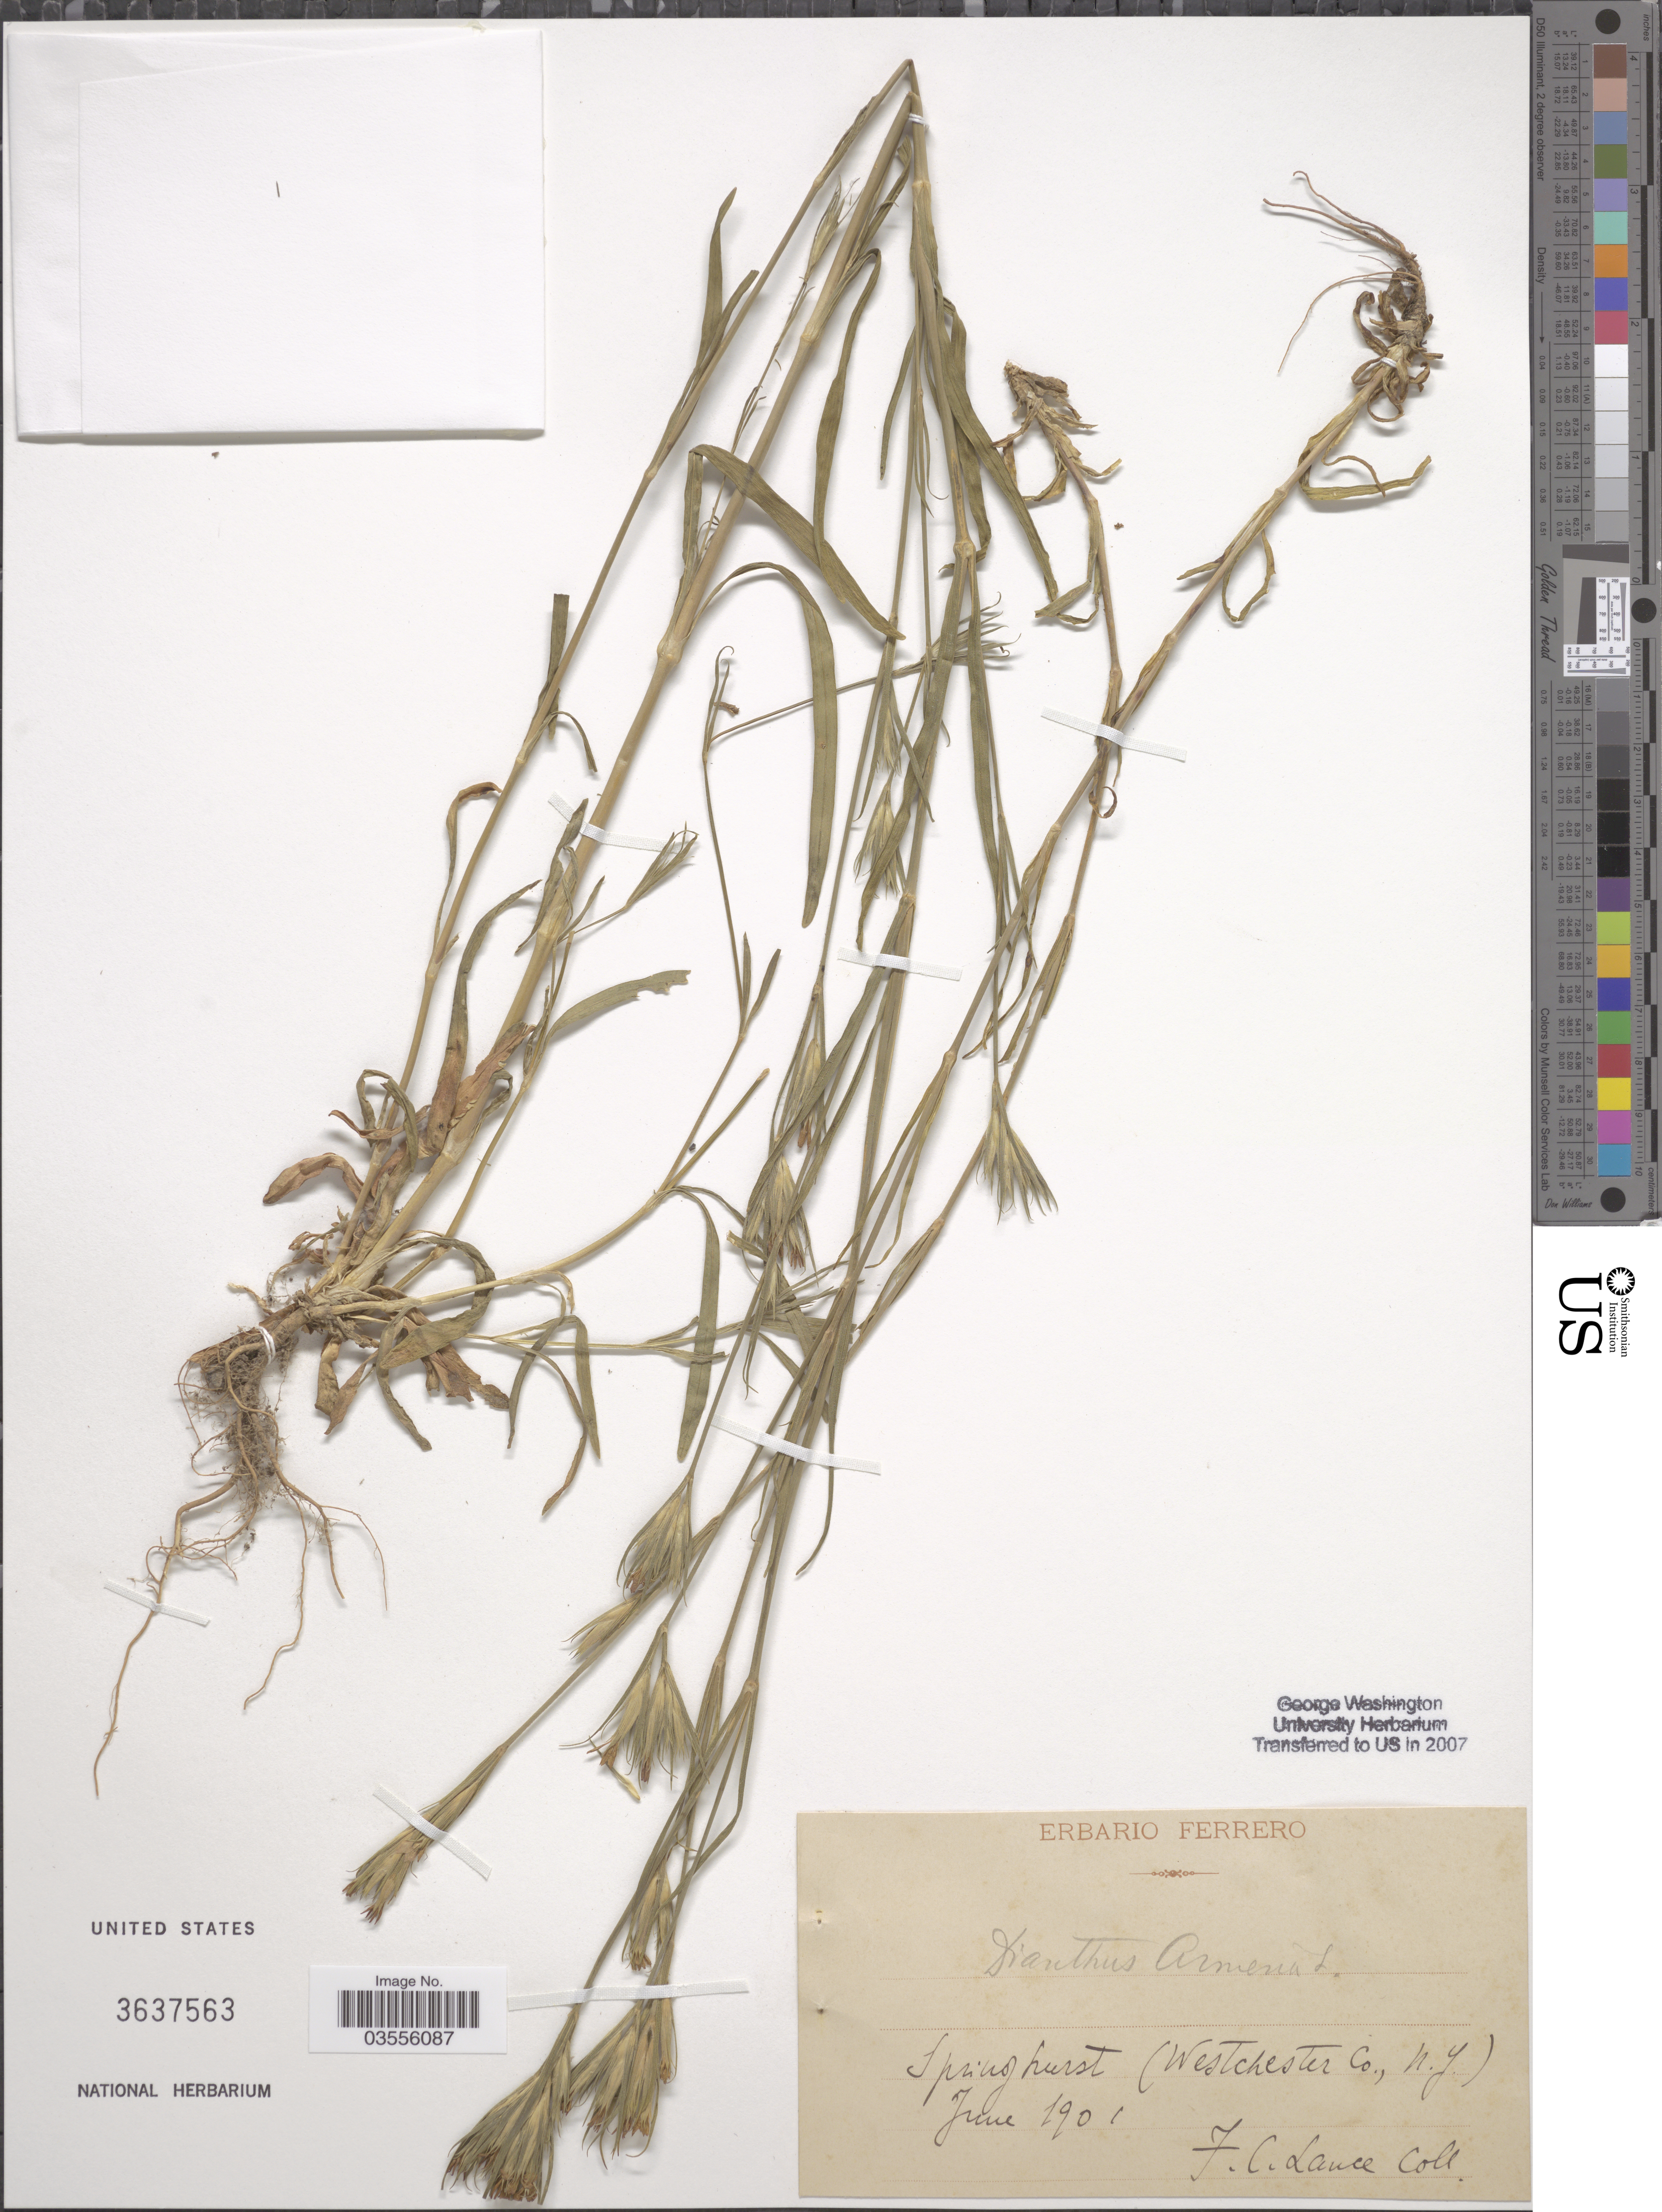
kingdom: Plantae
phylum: Tracheophyta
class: Magnoliopsida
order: Caryophyllales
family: Caryophyllaceae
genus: Dianthus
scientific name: Dianthus armeria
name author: L.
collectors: F. Lance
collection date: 1901-06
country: United States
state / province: New York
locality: Springhurst (Westchester Co.).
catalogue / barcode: US 3637563